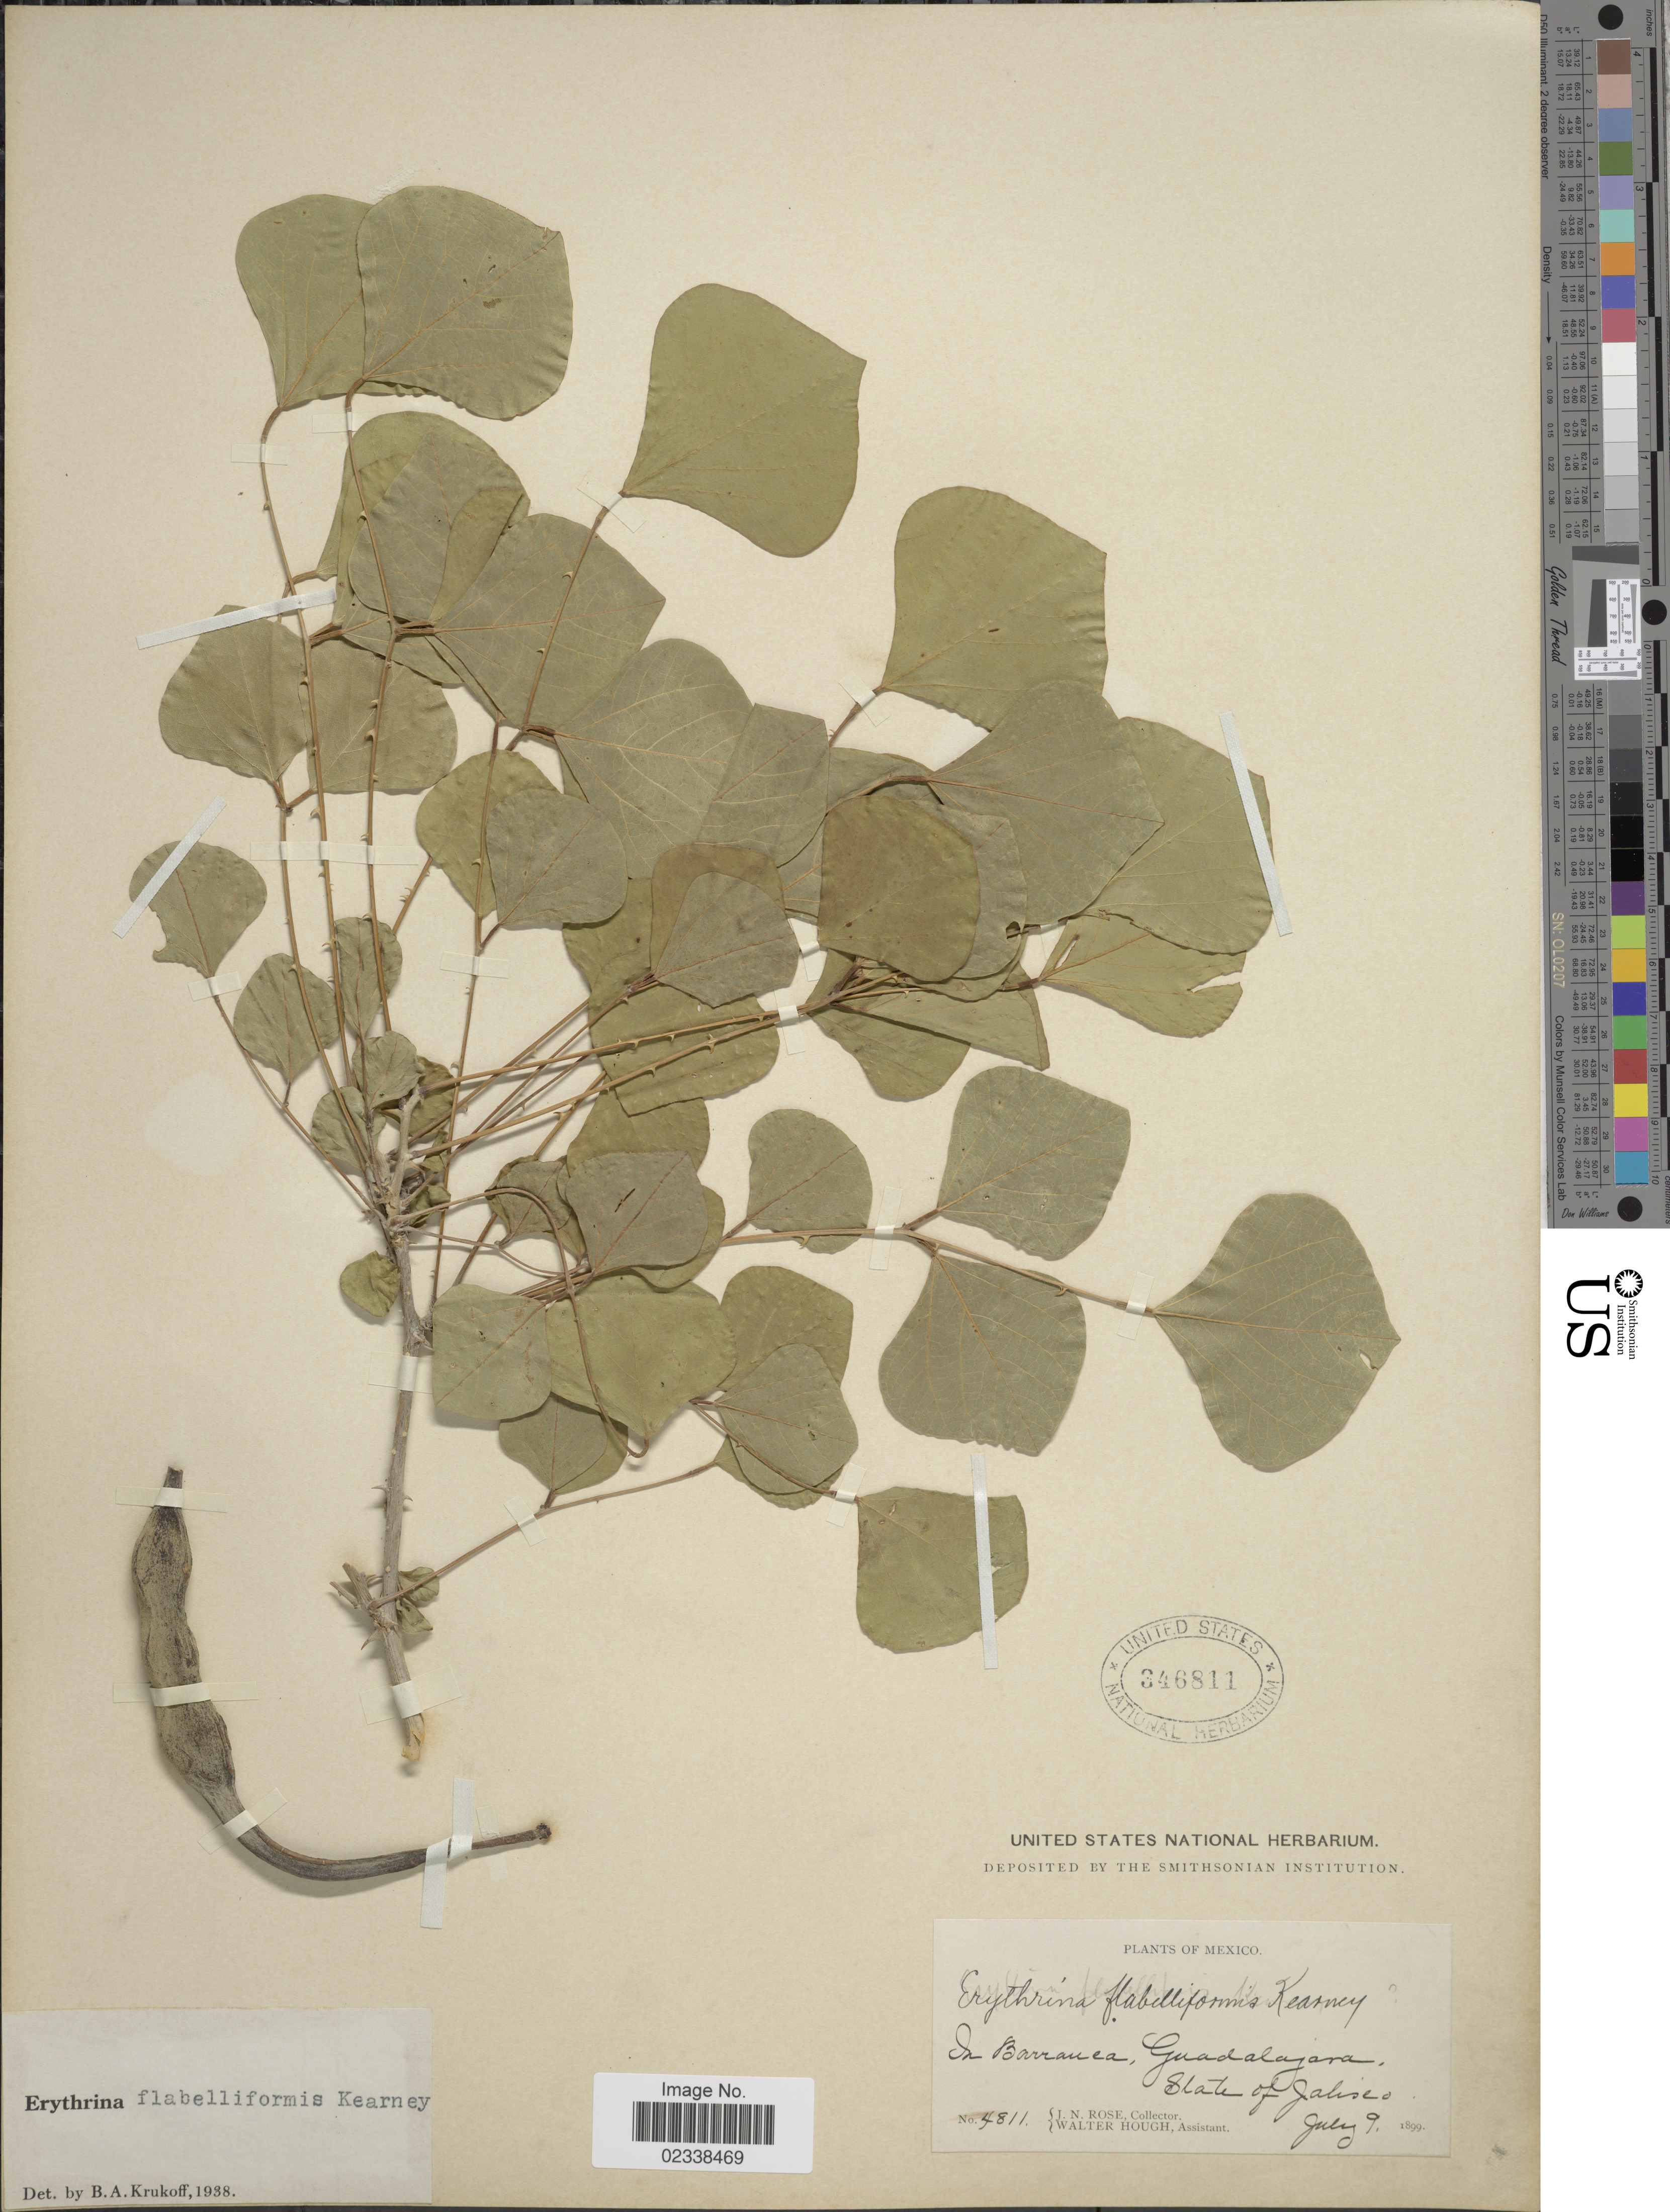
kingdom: Plantae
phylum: Tracheophyta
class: Magnoliopsida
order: Fabales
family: Fabaceae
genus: Erythrina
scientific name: Erythrina flabelliformis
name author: Kearney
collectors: J. N. Rose & W. Hough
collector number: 4811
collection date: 1899-07-09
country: Mexico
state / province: Jalisco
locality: In Barranca, Guadalajara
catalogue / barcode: US 346811